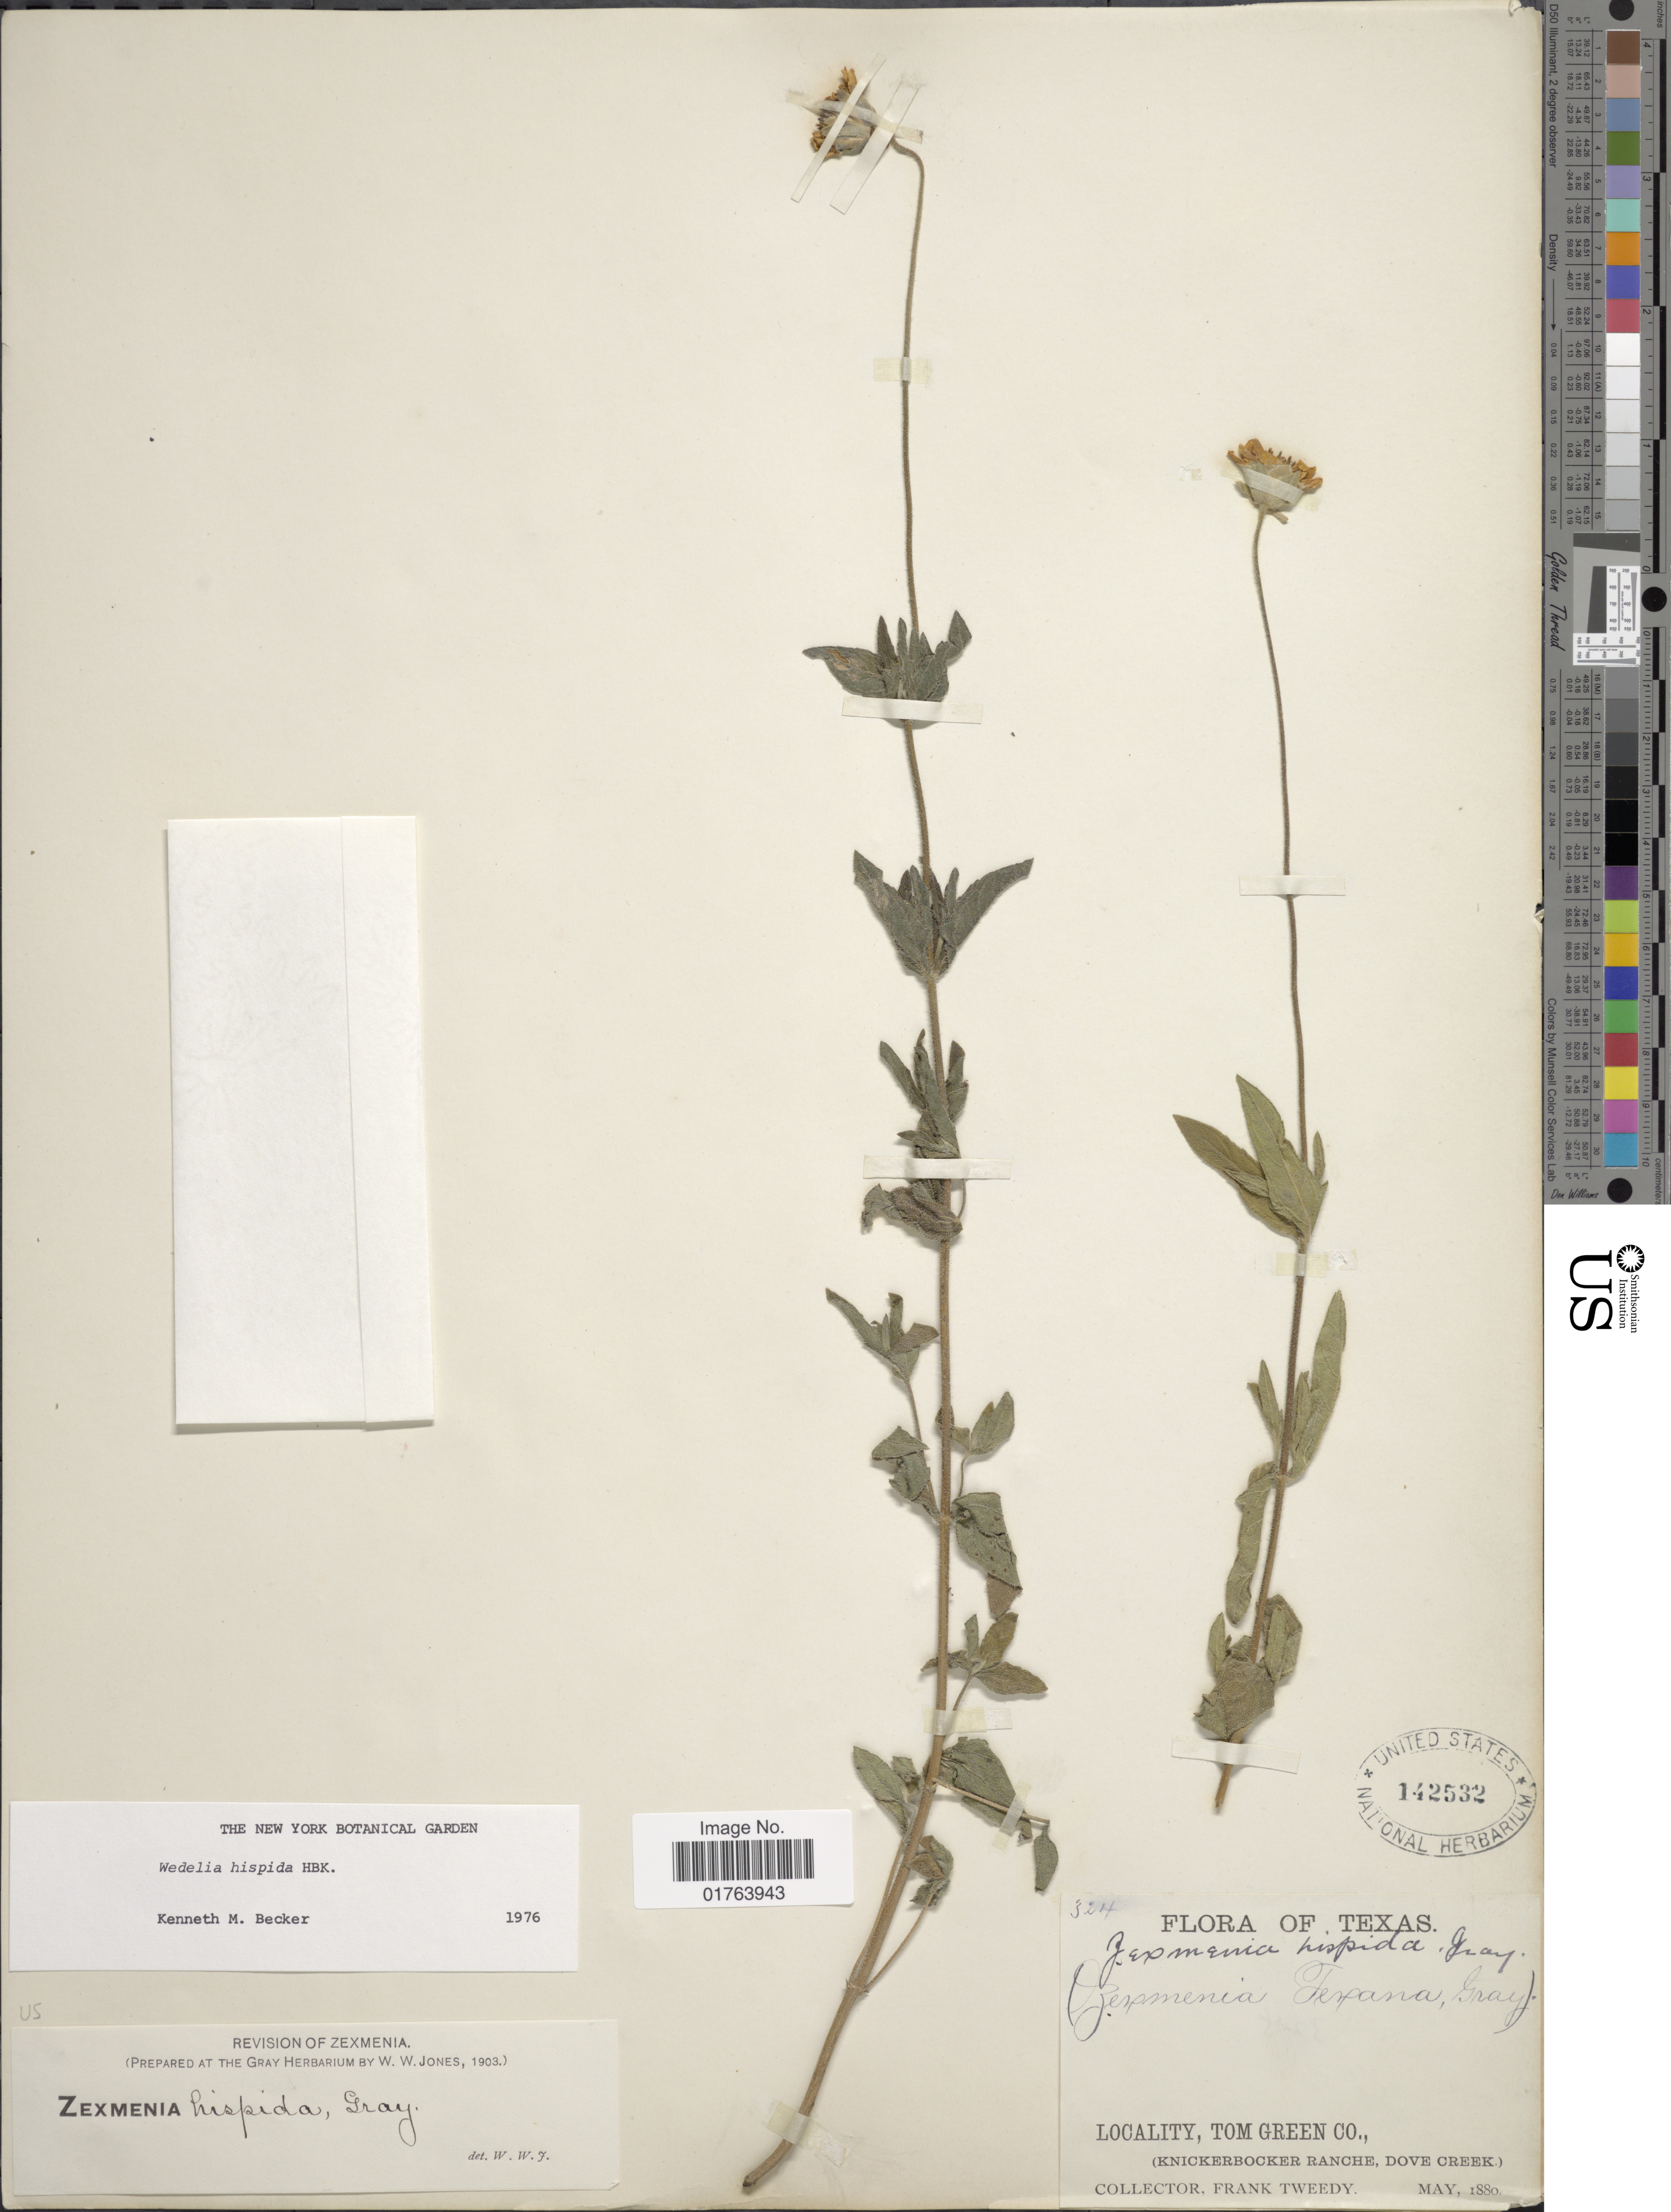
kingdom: Plantae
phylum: Tracheophyta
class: Magnoliopsida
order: Asterales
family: Asteraceae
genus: Wedelia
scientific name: Wedelia acapulcensis var. hispida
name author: (Kunth) Strother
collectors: F. Tweedy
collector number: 324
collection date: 1880-05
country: United States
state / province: Texas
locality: Tom Green Co., (Knickerbocker Ranche, Dove Creek)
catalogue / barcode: US 142532